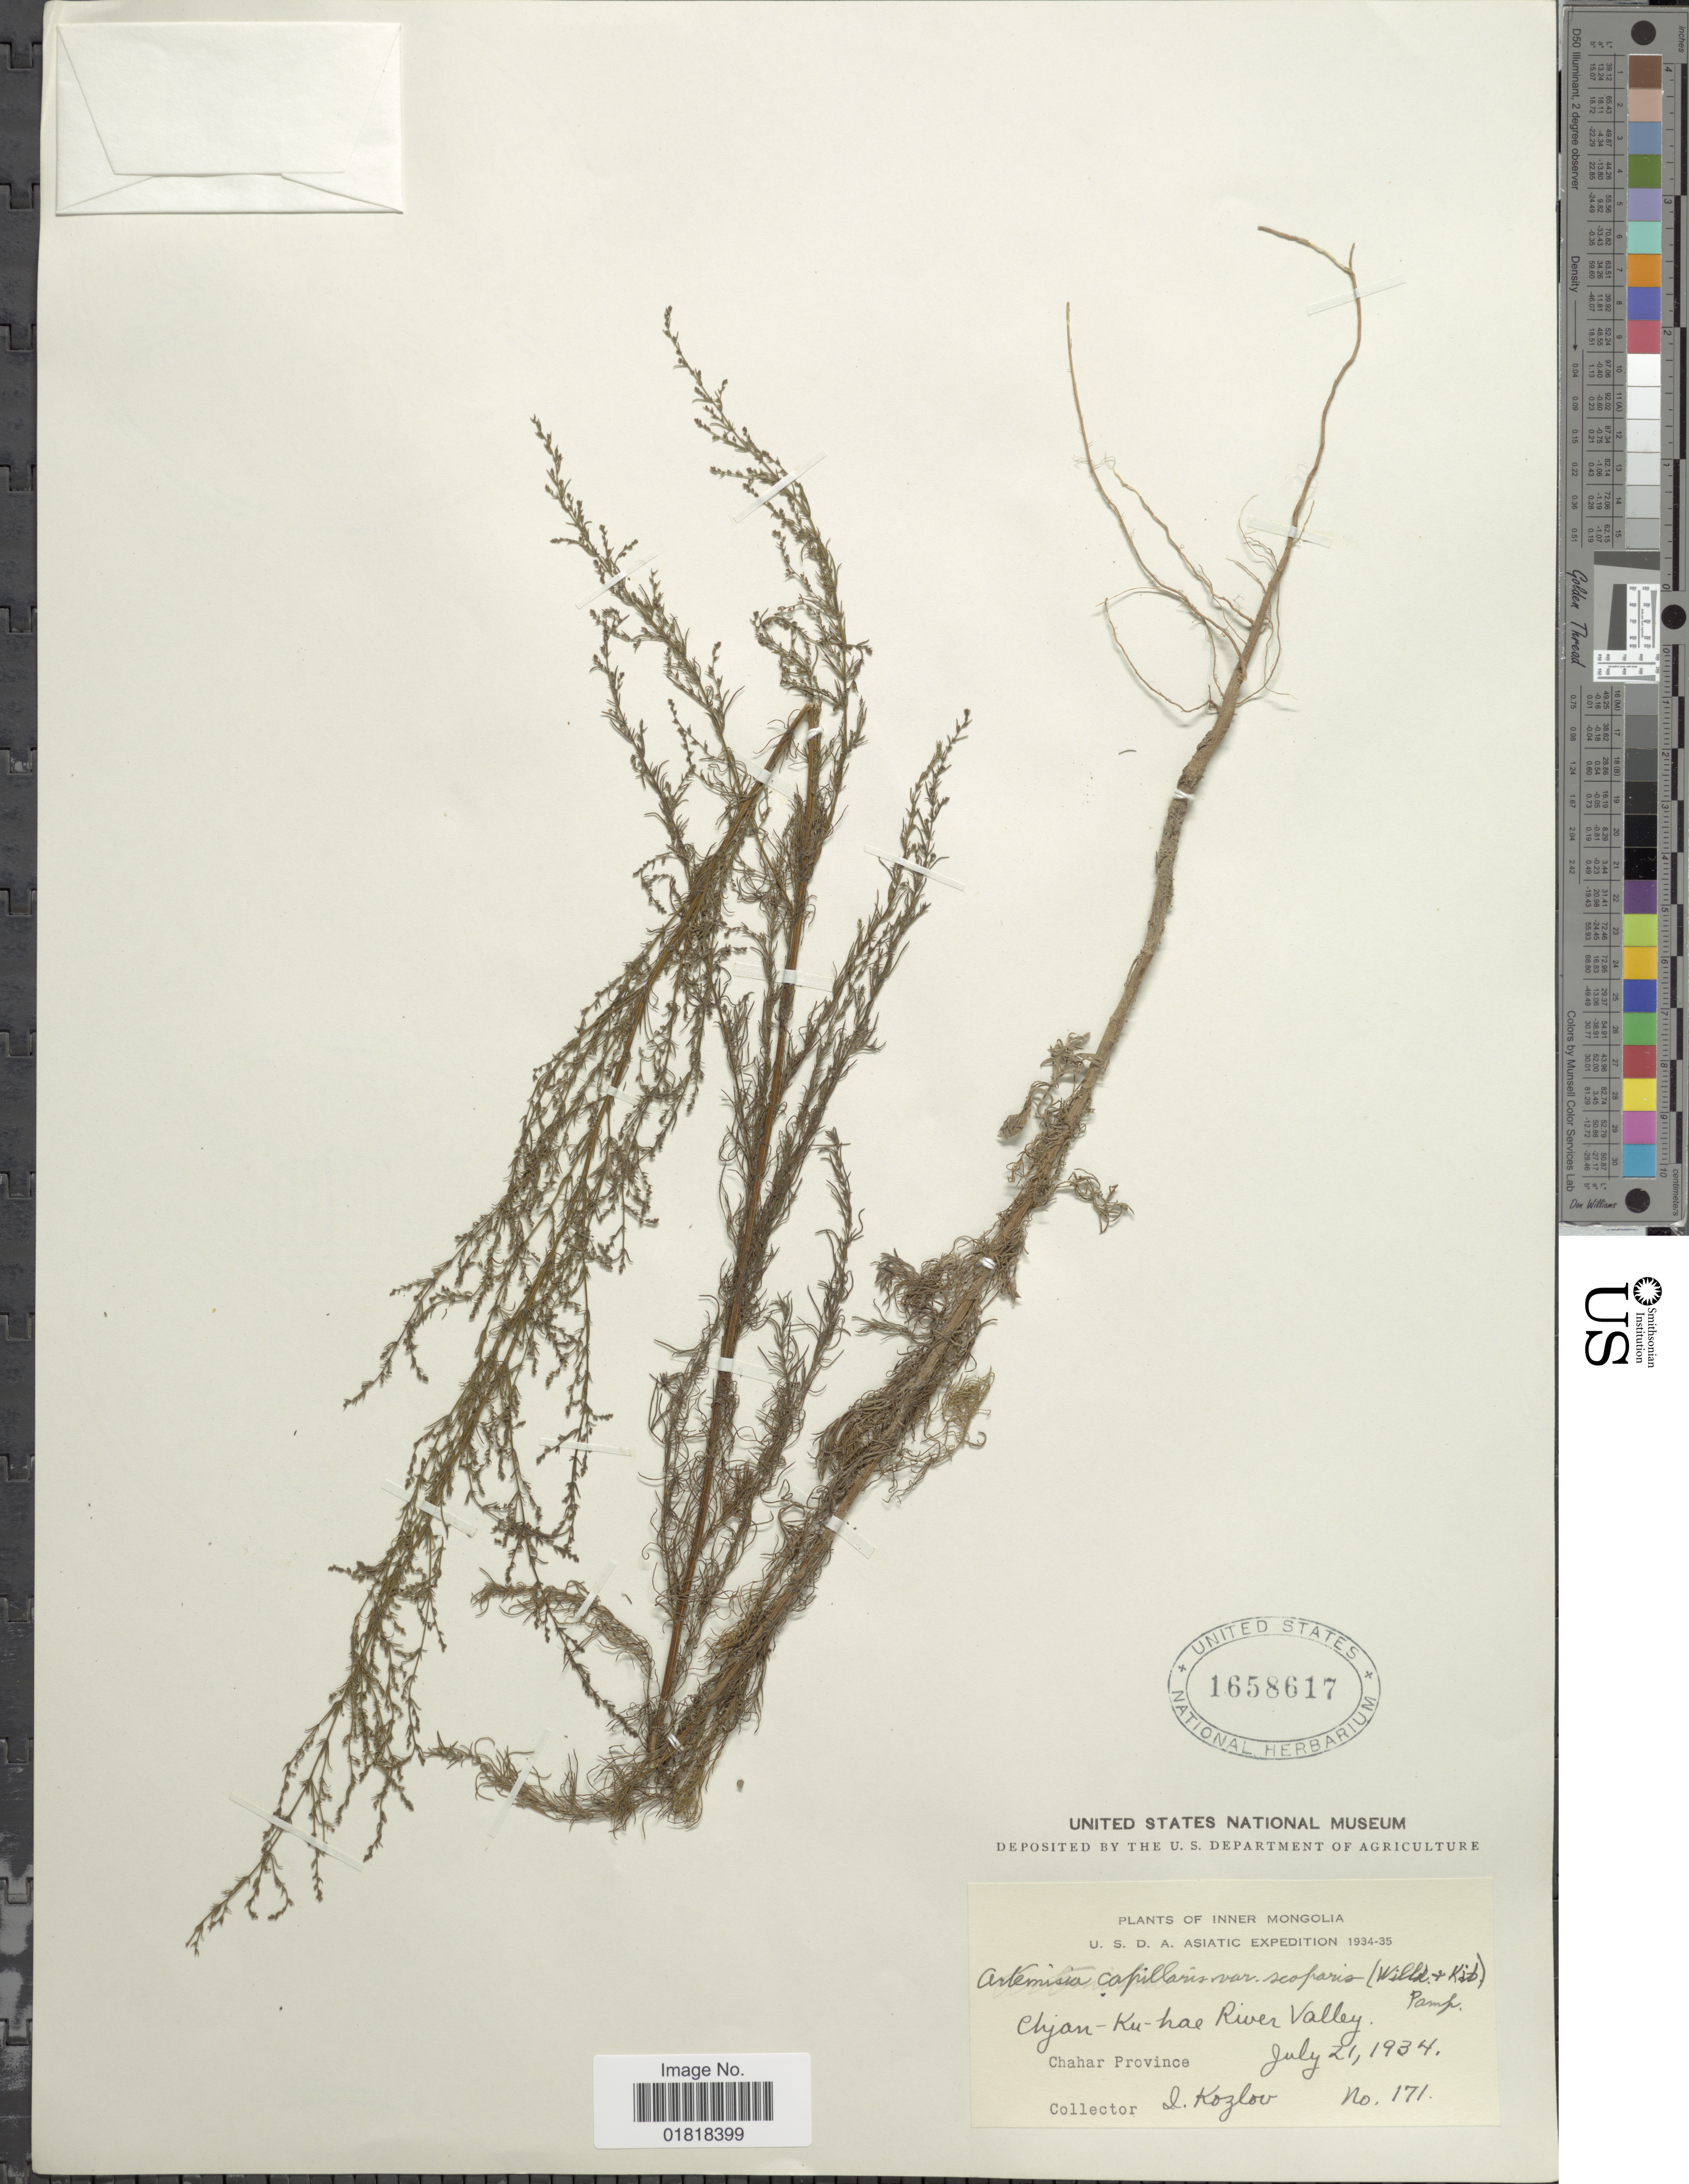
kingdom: Plantae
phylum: Tracheophyta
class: Magnoliopsida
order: Asterales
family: Asteraceae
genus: Artemisia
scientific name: Artemisia capillaris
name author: Thunb.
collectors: I. Kozlov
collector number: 171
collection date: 1934-07-21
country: China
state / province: Nei Monggol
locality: Inner Mongolia, Chjan-Ku-hae River Valley, Chahar Province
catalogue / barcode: US 1658617